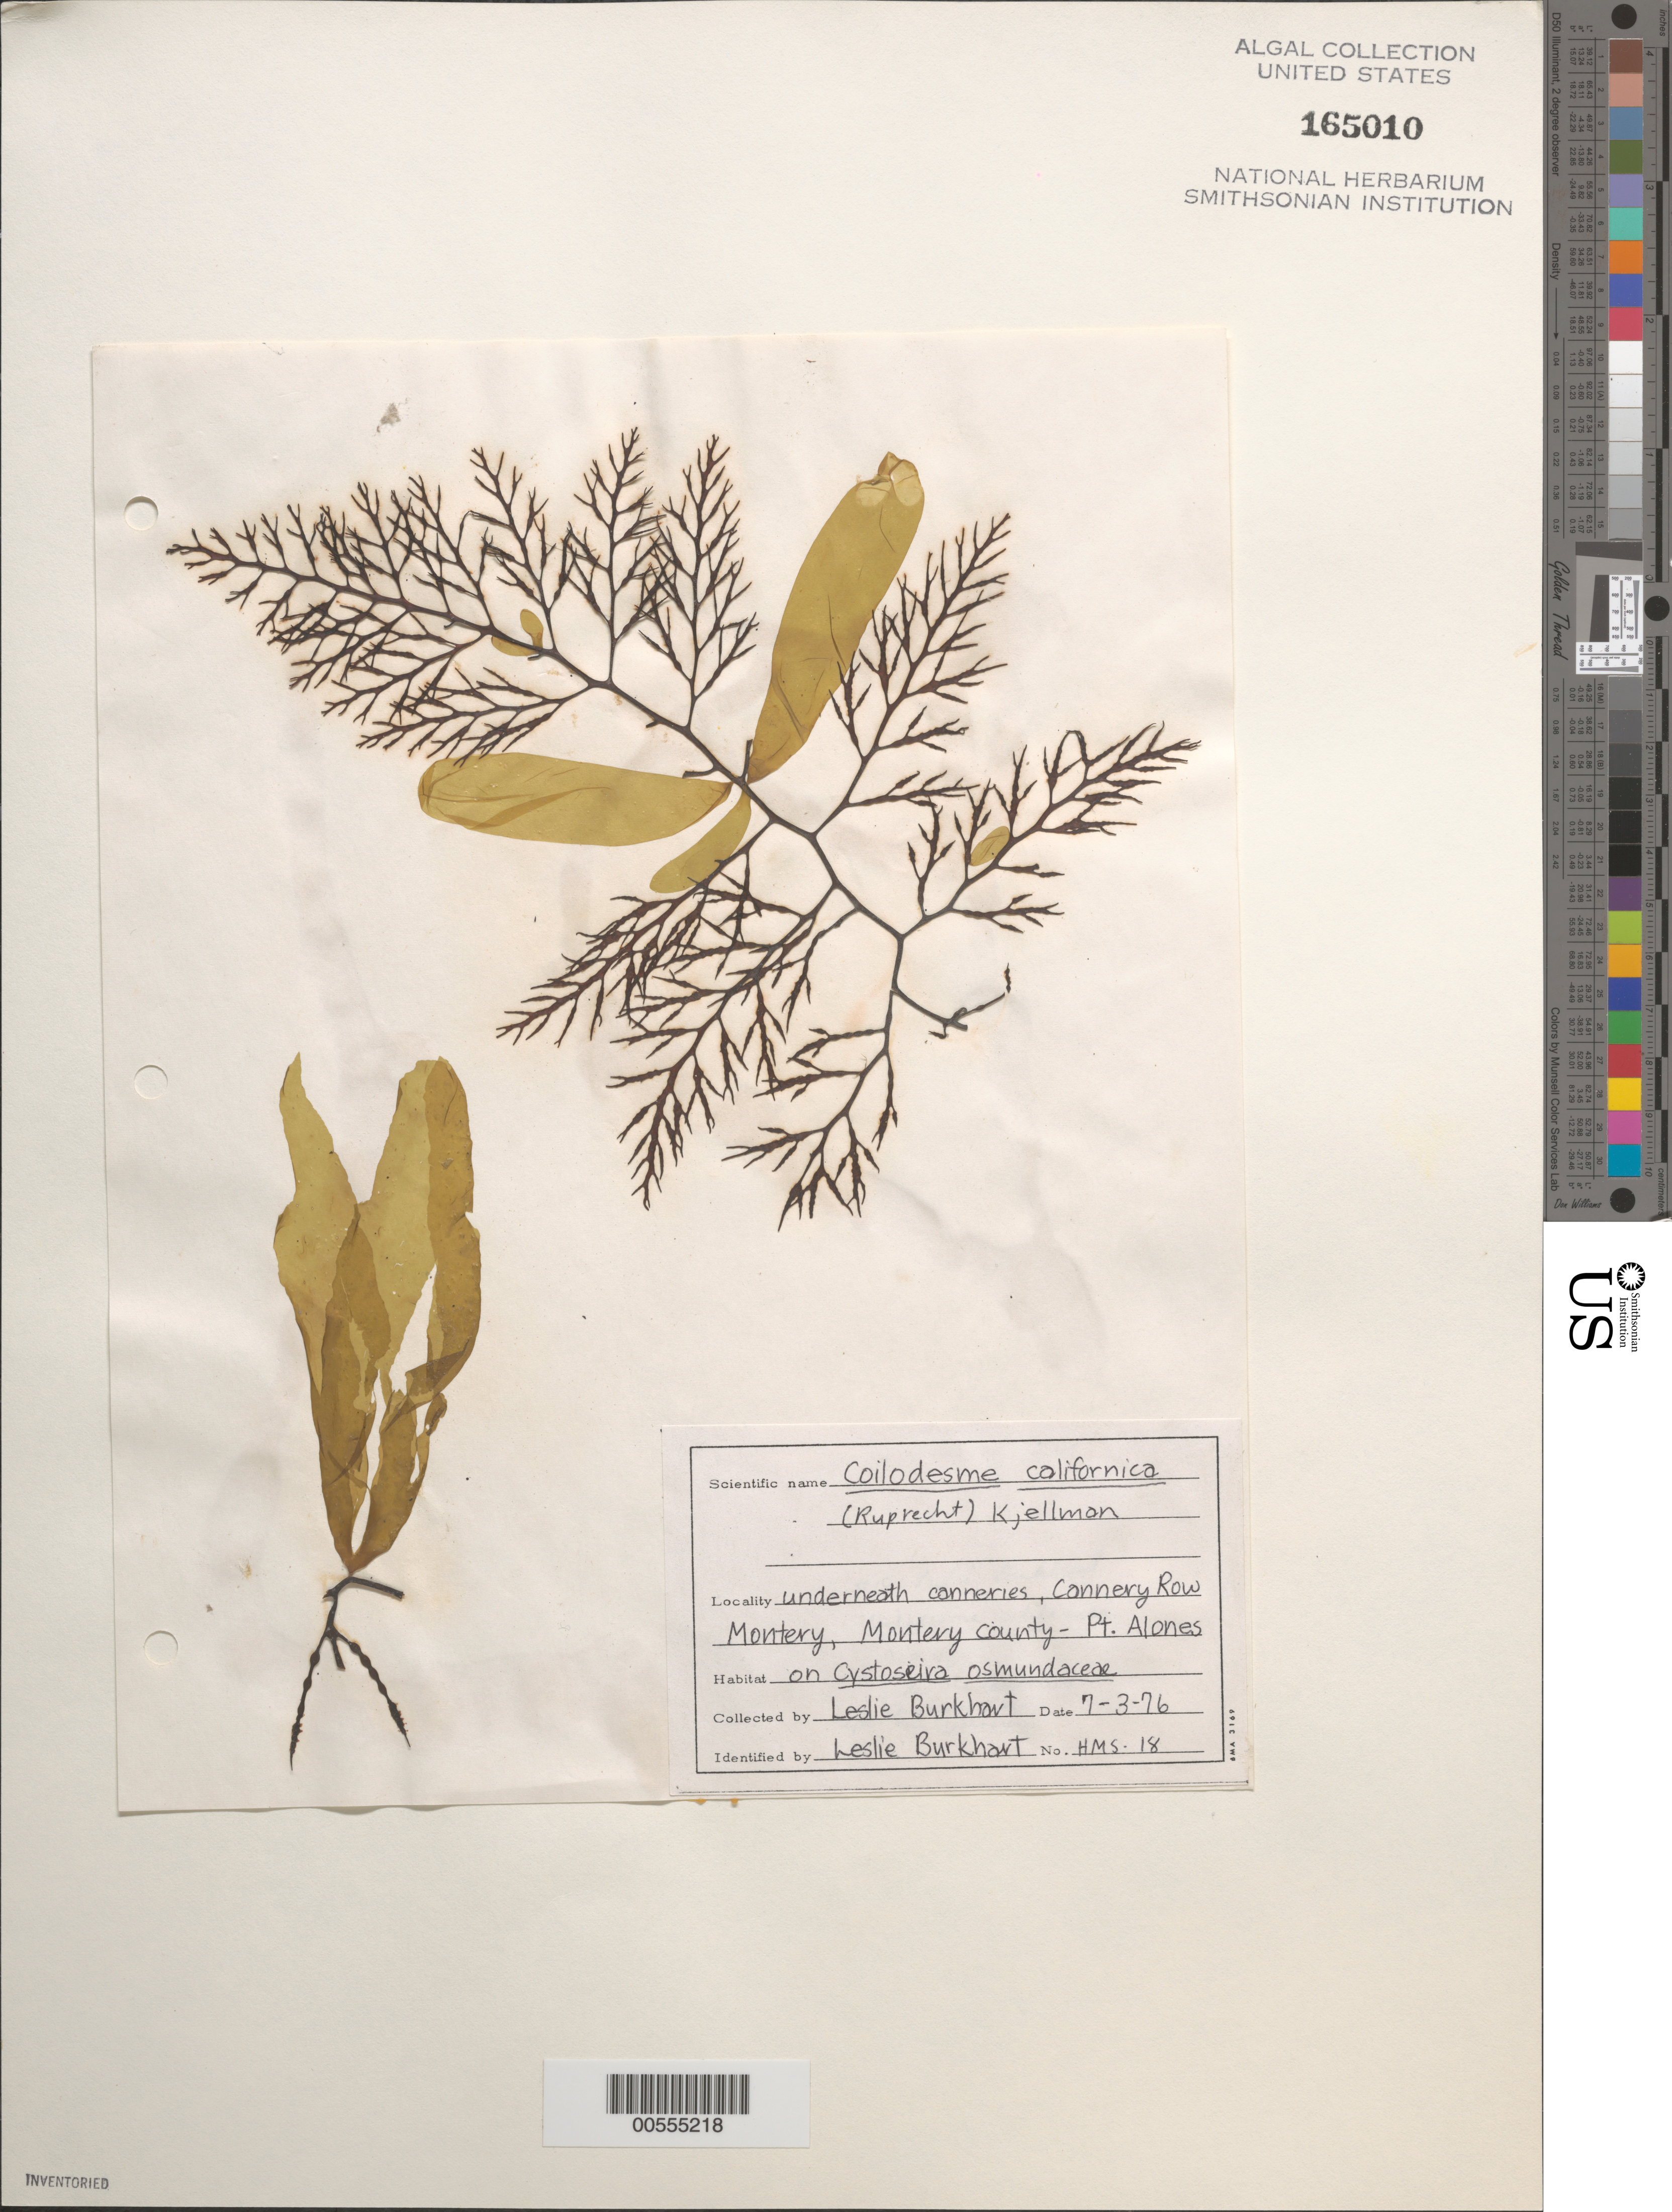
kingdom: Chromista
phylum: Ochrophyta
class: Phaeophyceae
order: Ectocarpales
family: Chordariaceae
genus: Coilodesme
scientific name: Coilodesme californica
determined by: Burkhart, L.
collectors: L. Burkhart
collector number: Hms 18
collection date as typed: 03 Jul 1976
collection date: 1976-07-03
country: United States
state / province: California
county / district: Monterey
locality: Monterey, Point Alones, Cannery Row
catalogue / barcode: US 165010